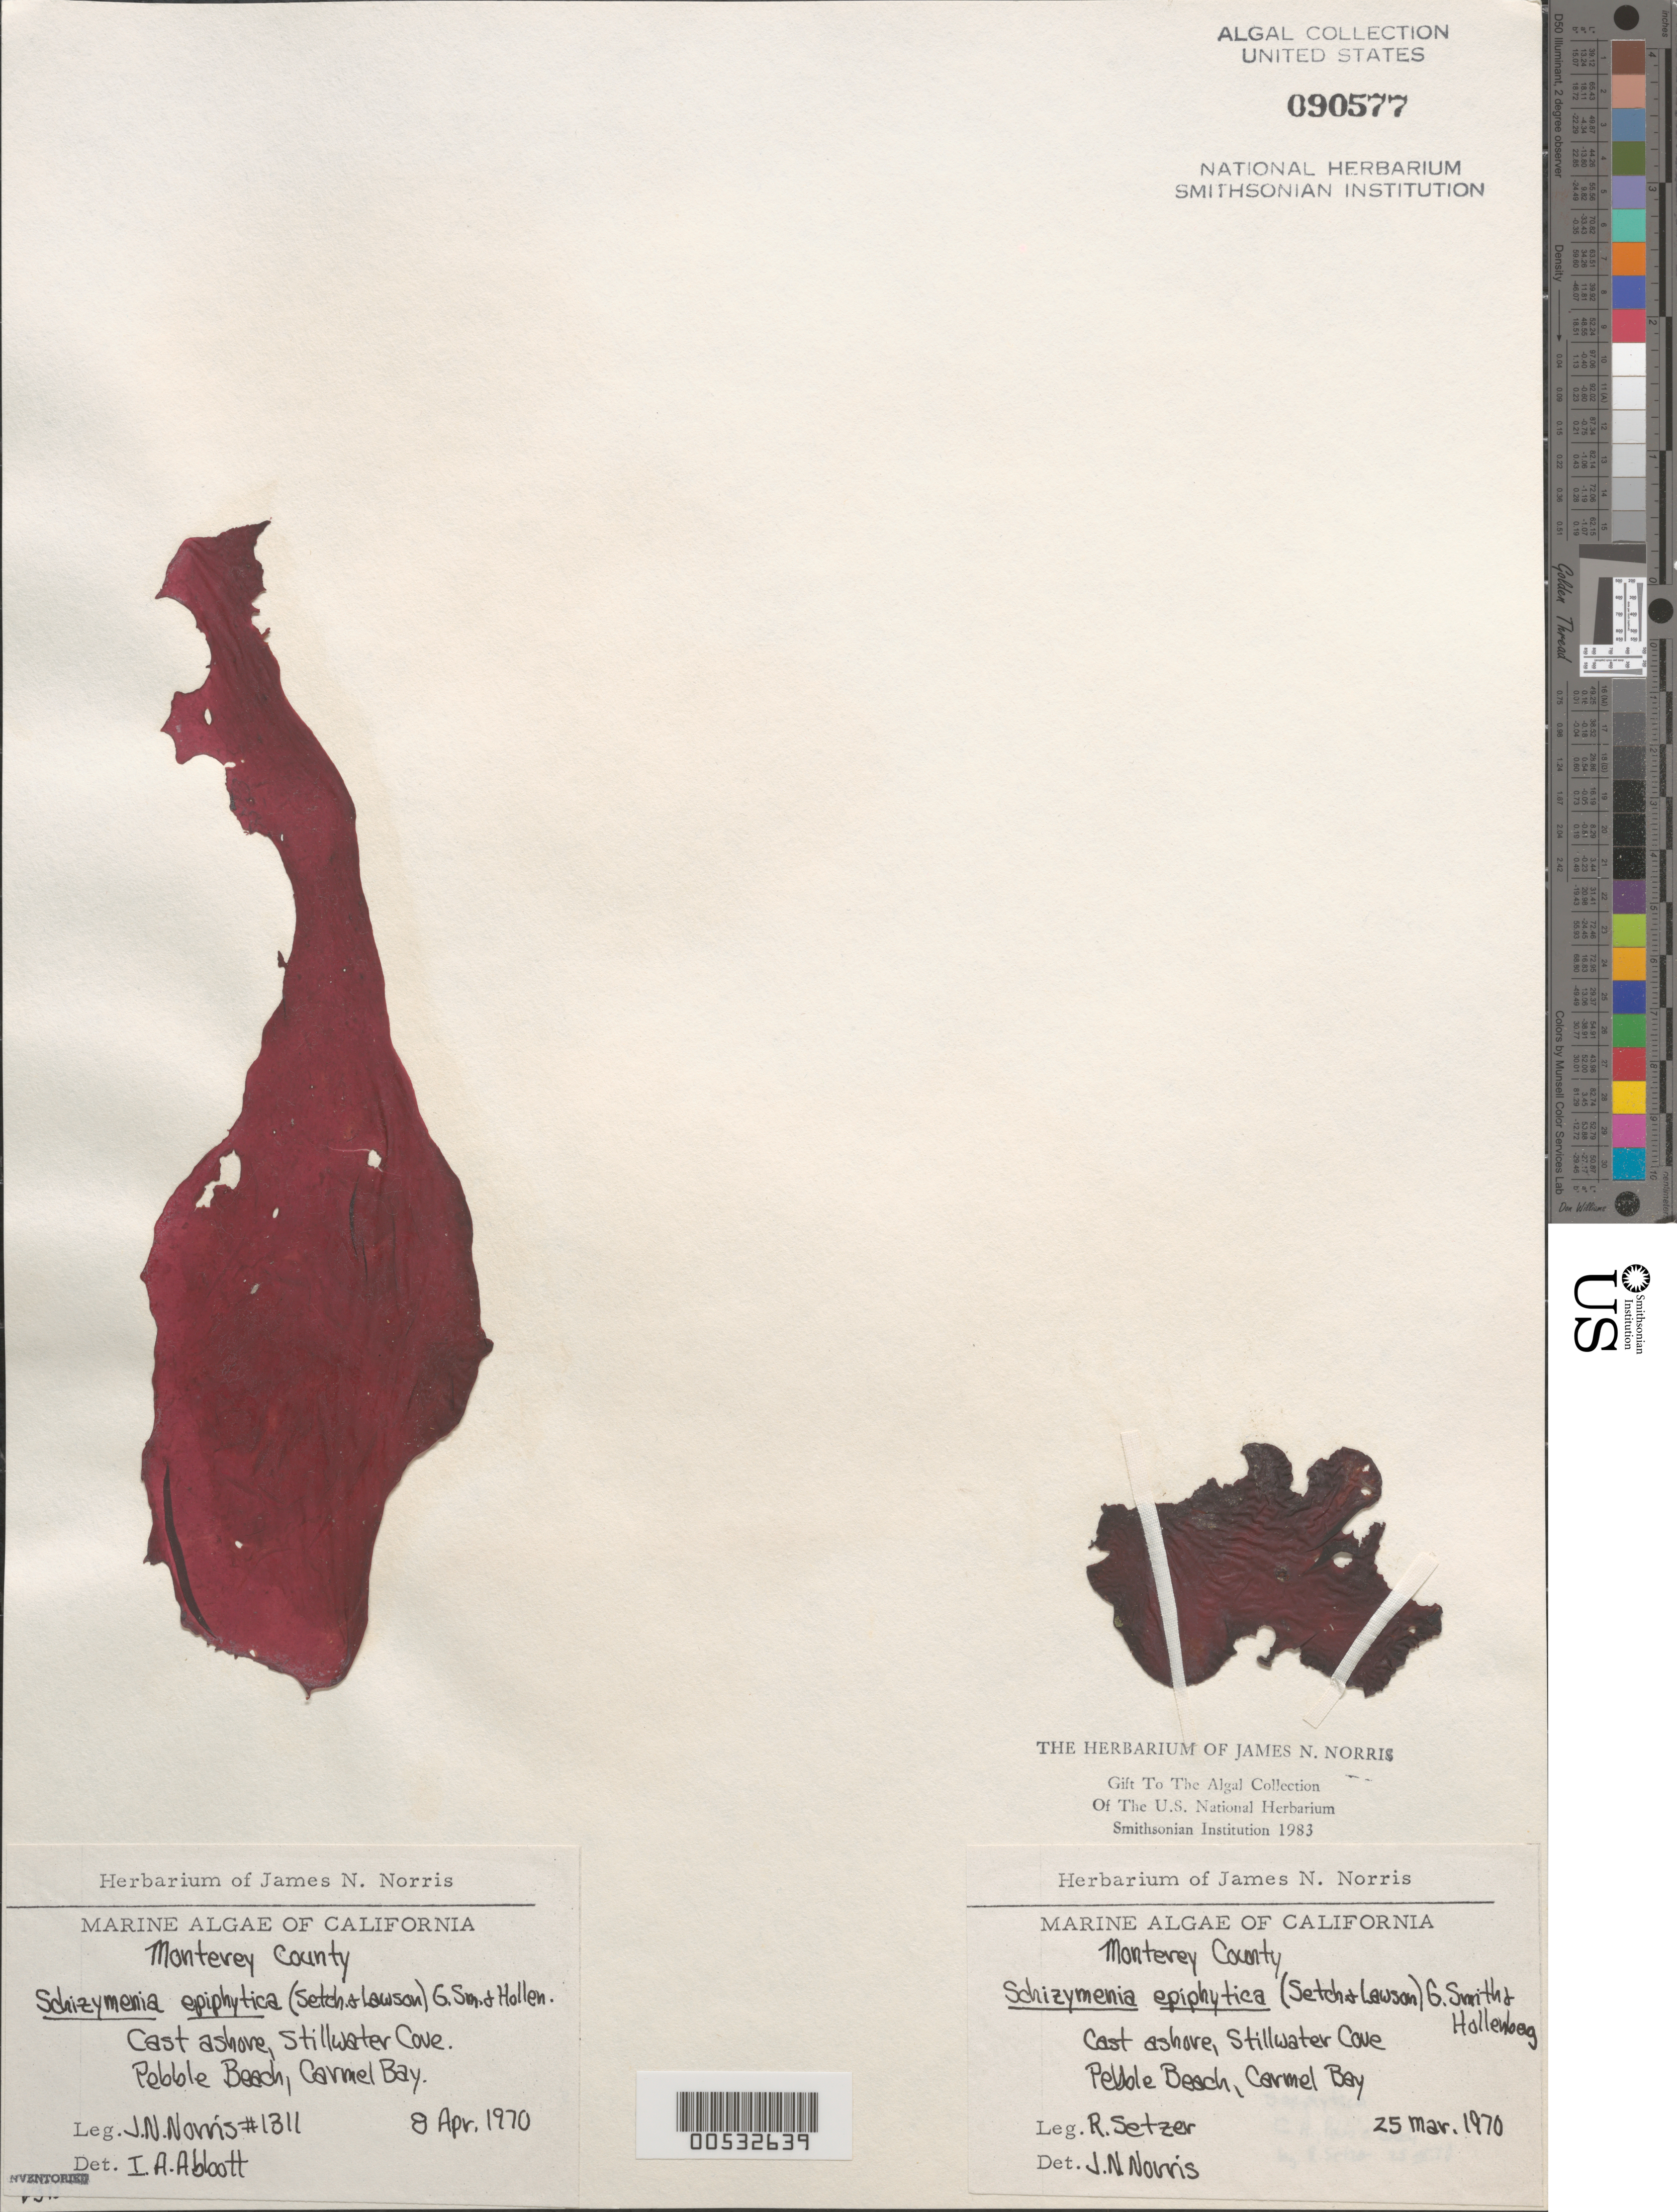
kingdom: Plantae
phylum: Rhodophyta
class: Florideophyceae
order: Gigartinales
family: Furcellariaceae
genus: Peyssonneliopsis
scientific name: Peyssonneliopsis epiphytica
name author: Setch. & G.W. Lawson in Setch.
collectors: J. N. Norris & R. Setzer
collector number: JN-1311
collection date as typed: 25 Mar 1970 AND 08 Apr 1970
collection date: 1970-03-25,1970-04-08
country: United States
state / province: California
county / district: Monterey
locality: Stillwater Cove, Pebble Beach, Carmel Bay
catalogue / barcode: US 90577